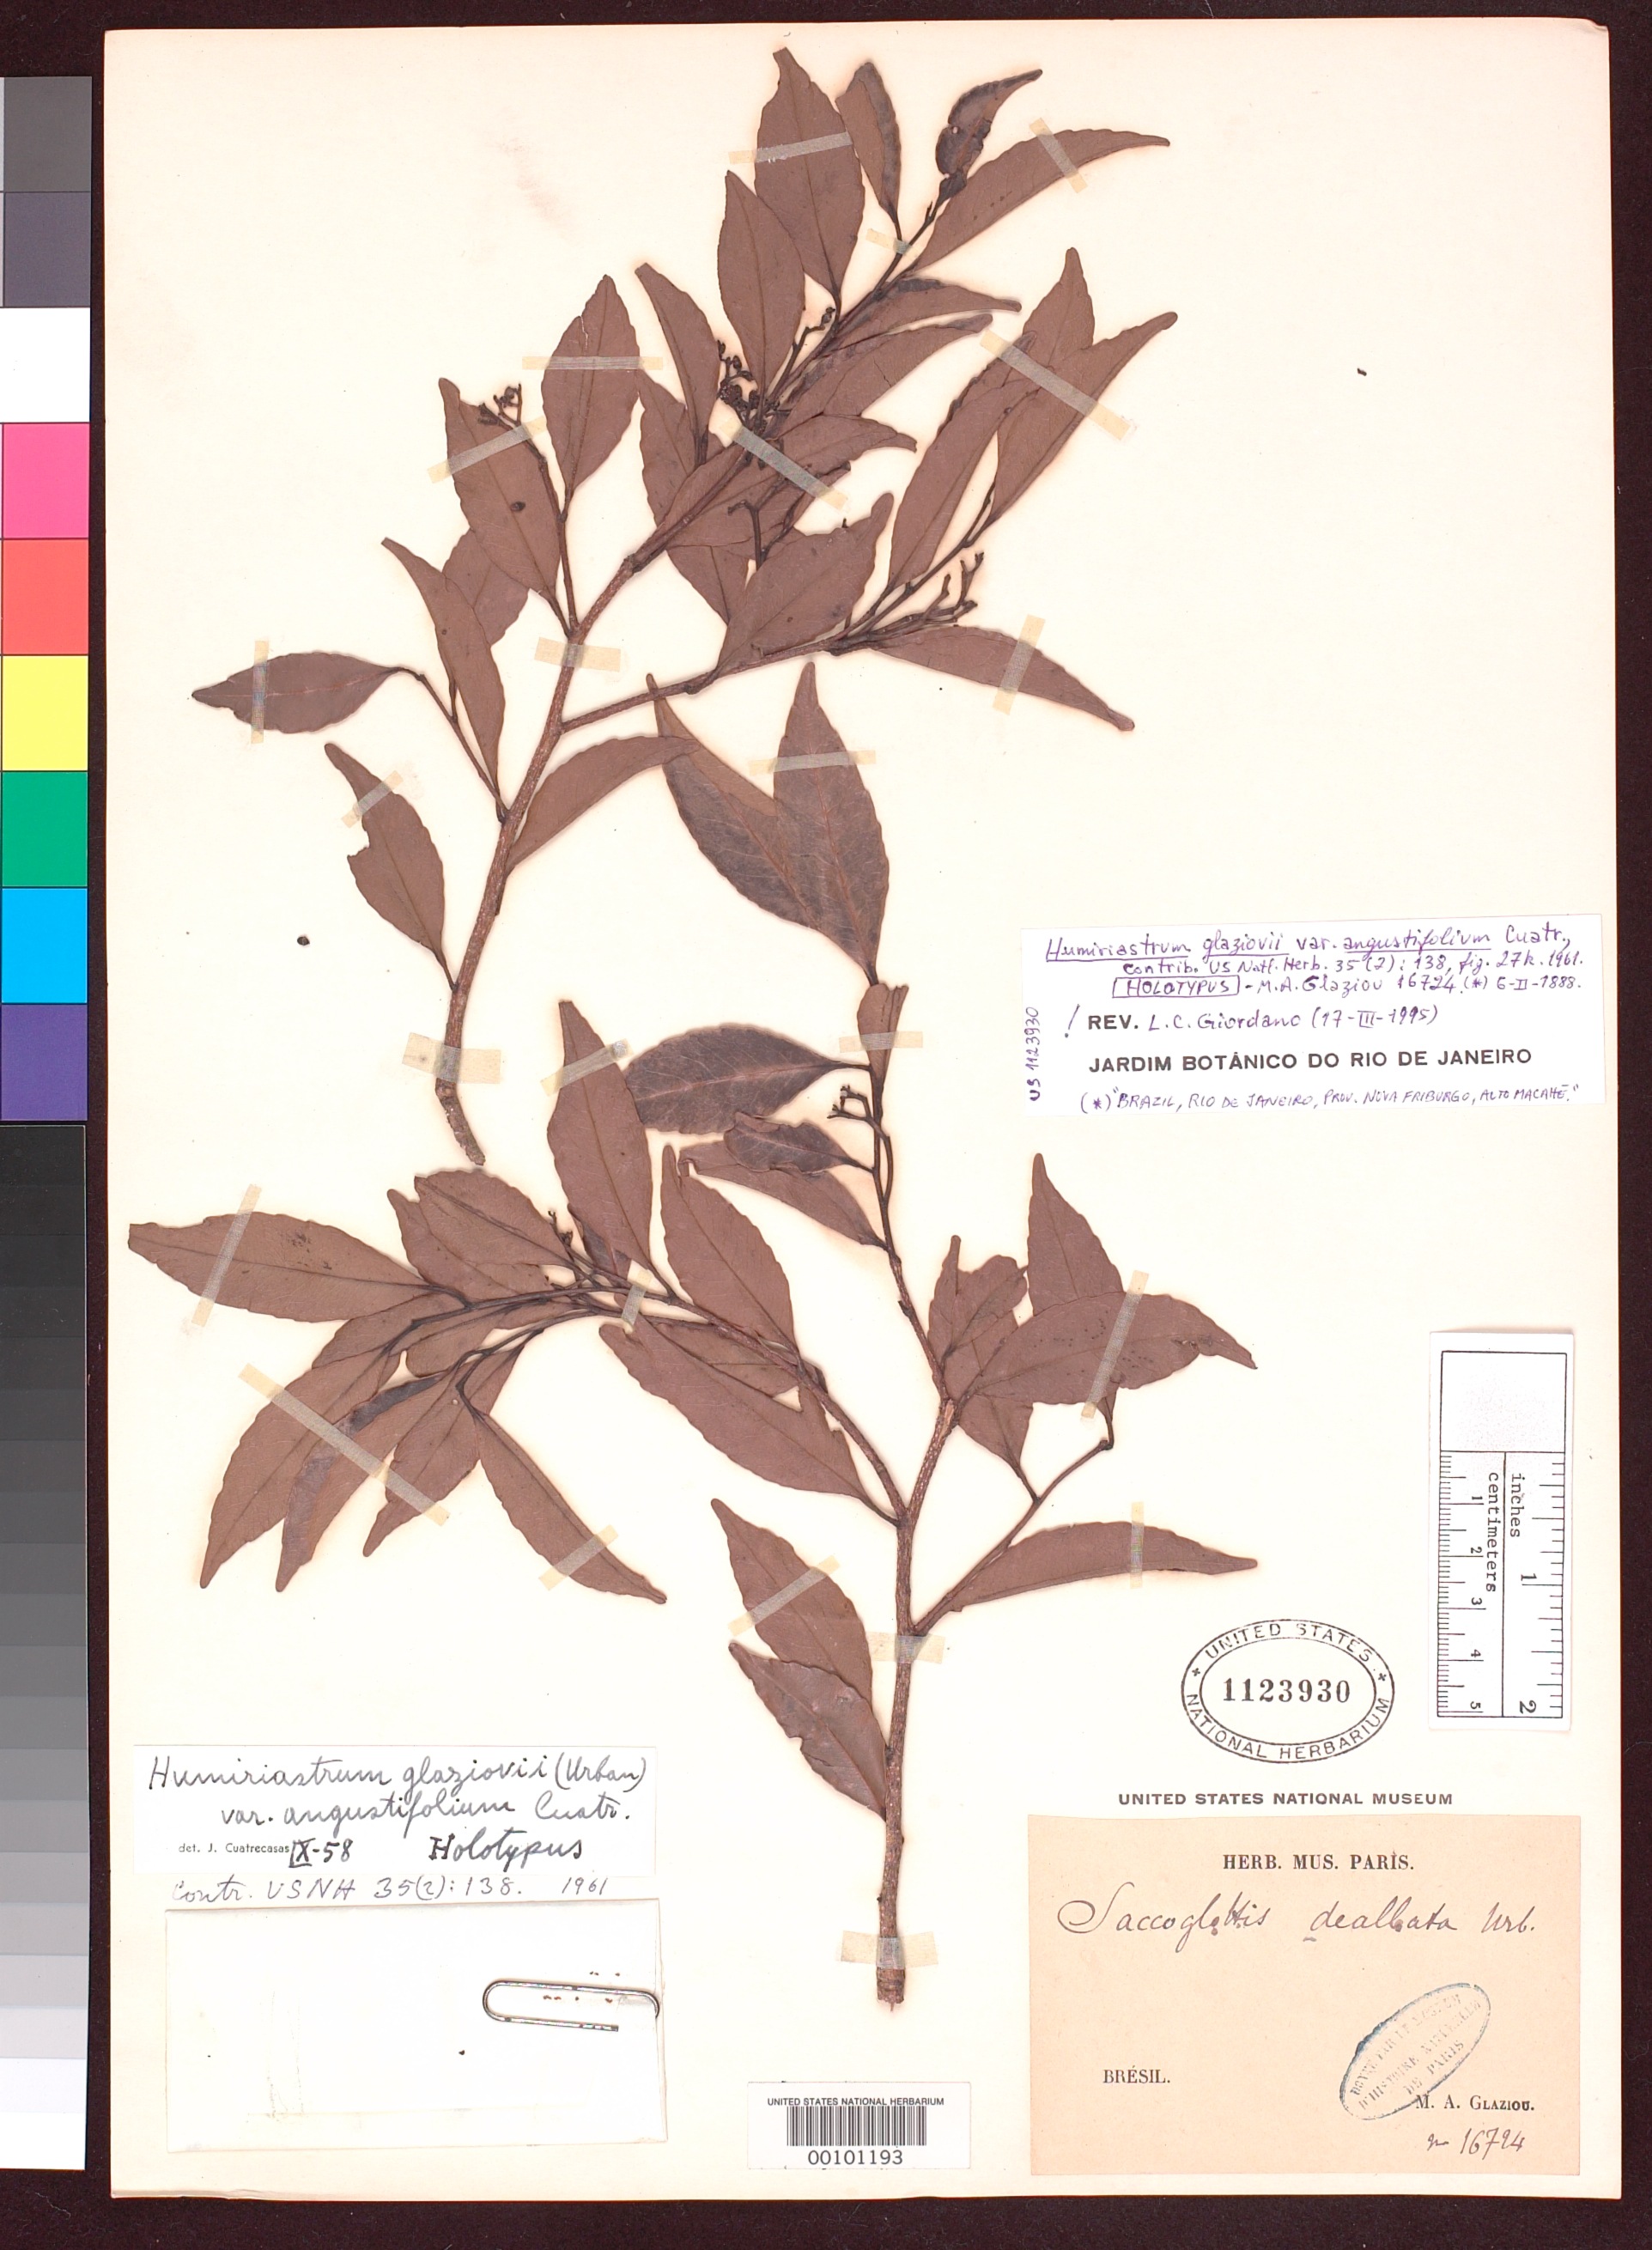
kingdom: Plantae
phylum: Tracheophyta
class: Magnoliopsida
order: Malpighiales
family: Humiriaceae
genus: Humiriastrum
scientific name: Humiriastrum glaziovii var. angustifolium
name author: Cuatrec.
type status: Holotype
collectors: A. F. M. Glaziou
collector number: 16724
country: Brazil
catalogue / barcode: US 1123930